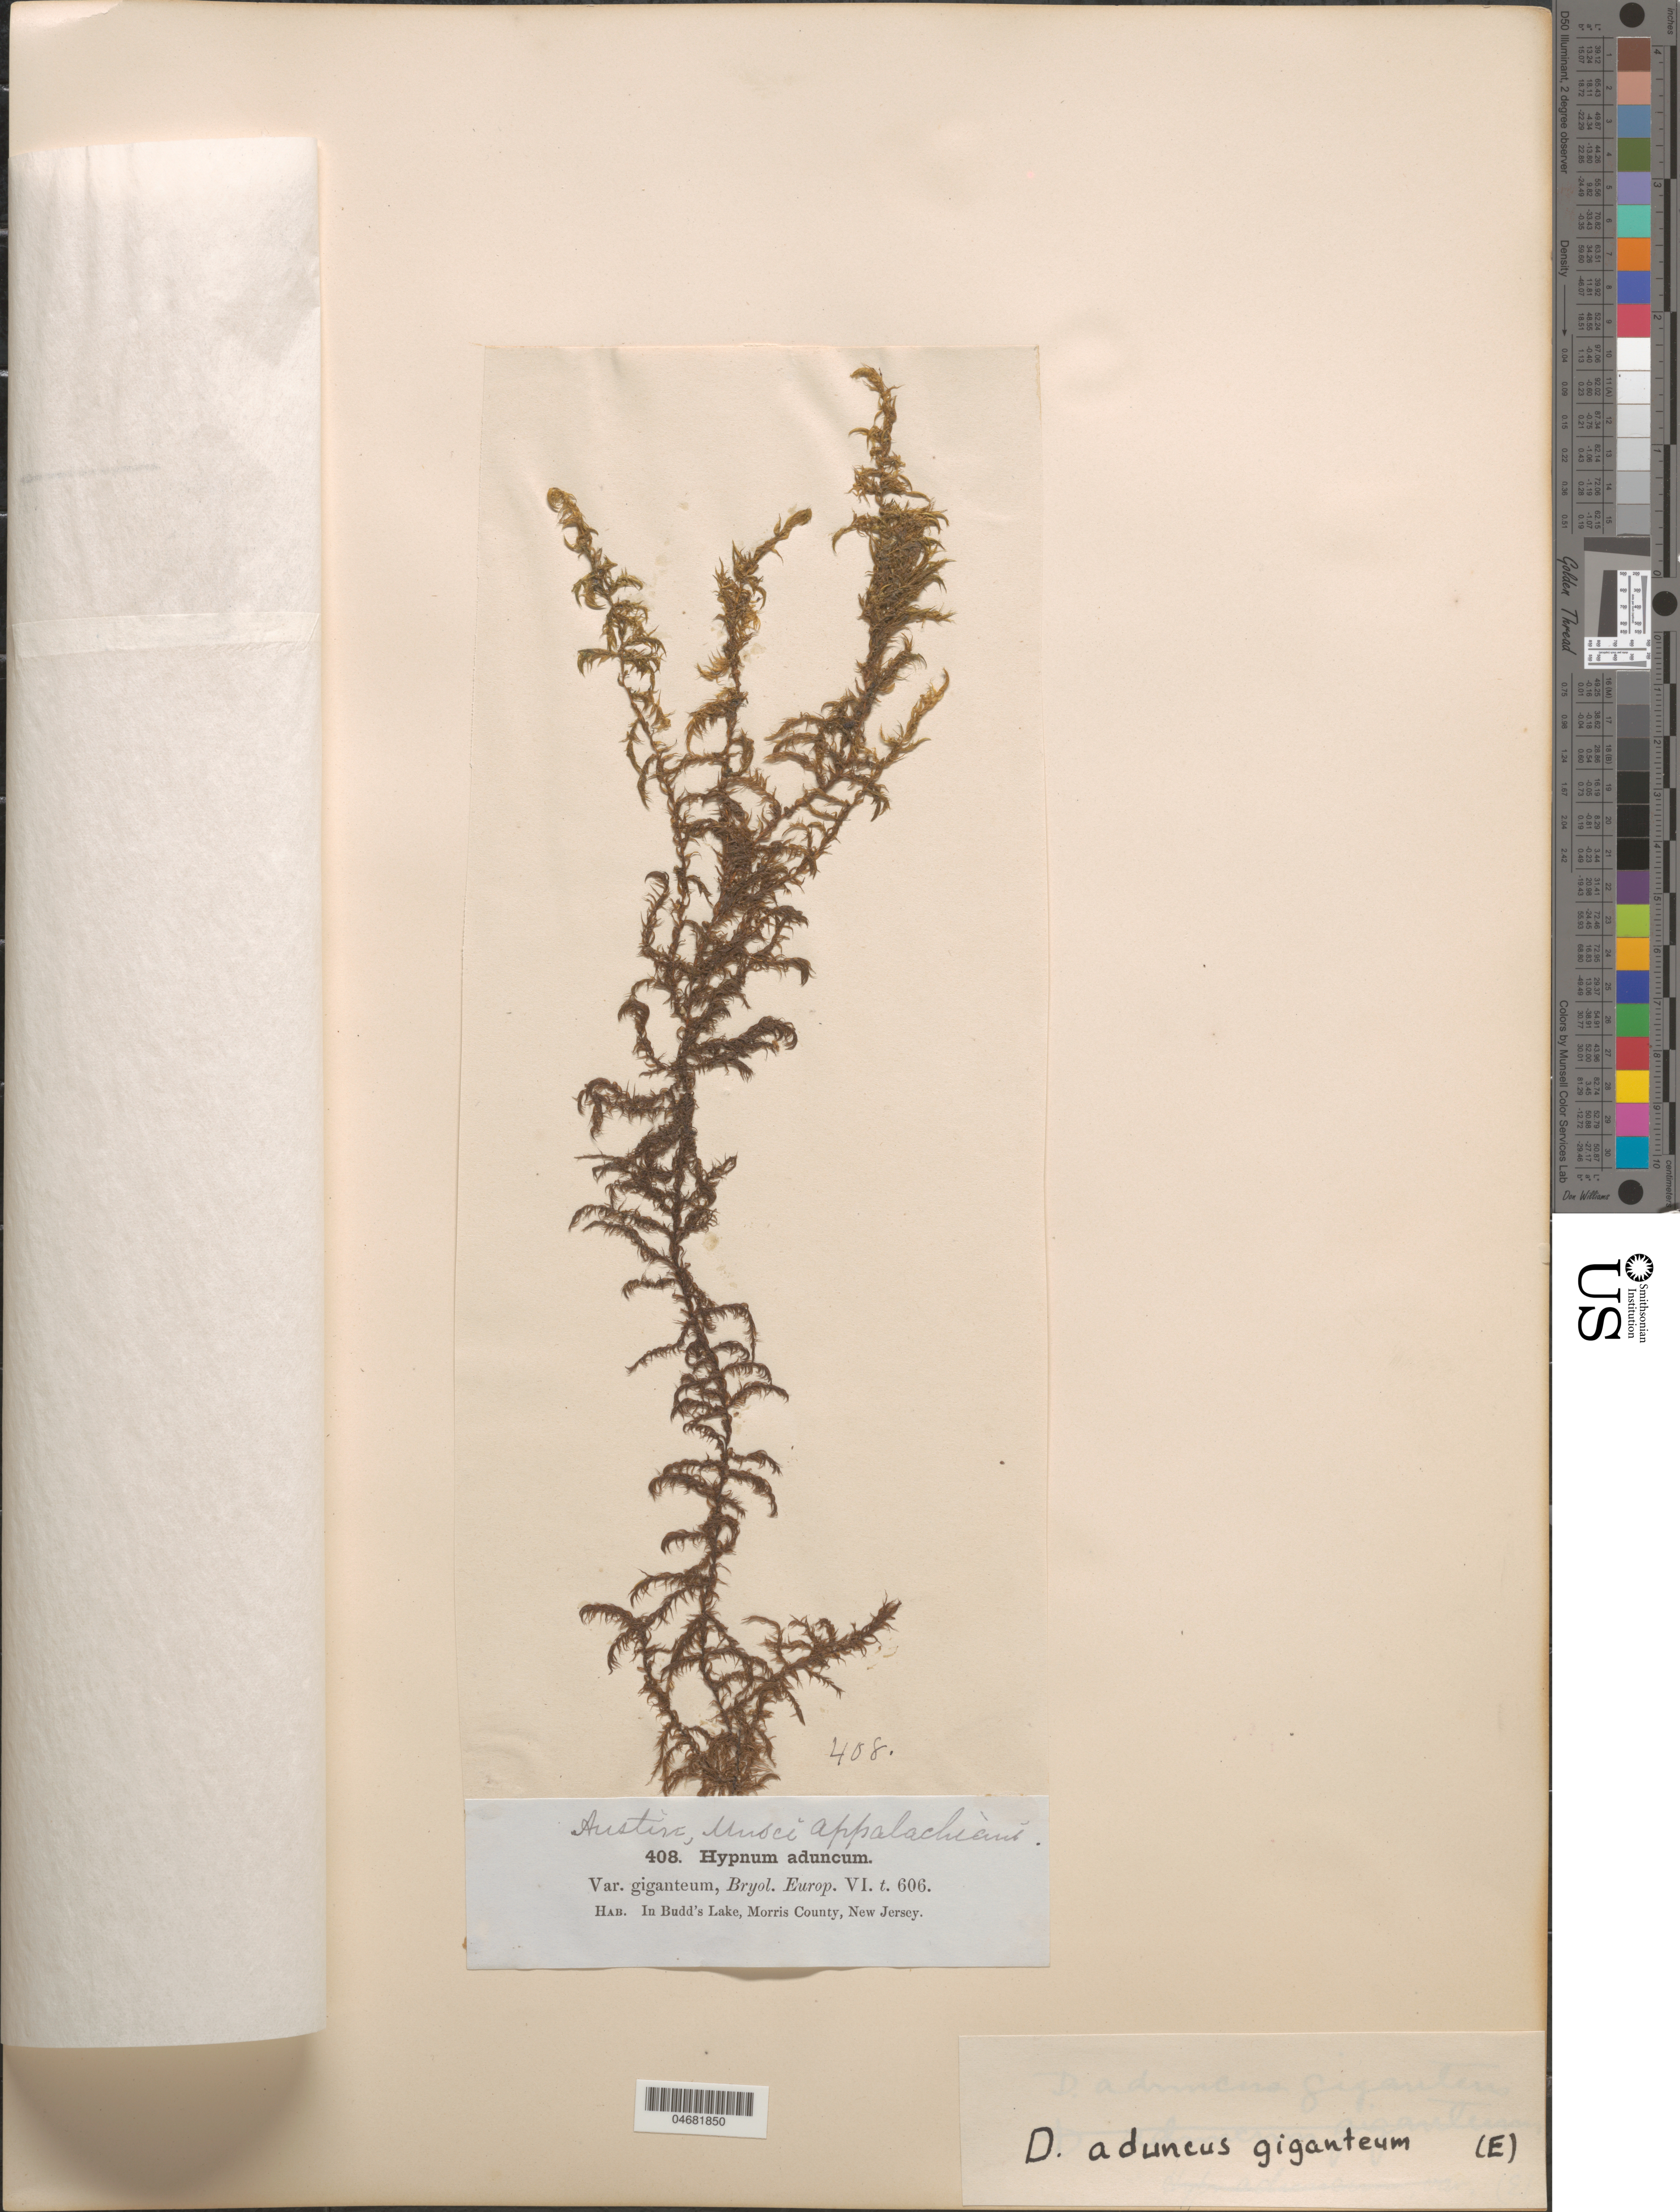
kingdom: Plantae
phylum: Bryophyta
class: Bryopsida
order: Hypnales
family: Hypnaceae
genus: Hypnum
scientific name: Hypnum aduncum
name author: Hedw.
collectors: -. Austin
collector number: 408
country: United States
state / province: New Jersey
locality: Appalachiani. In Budd's Lake, Morris County.